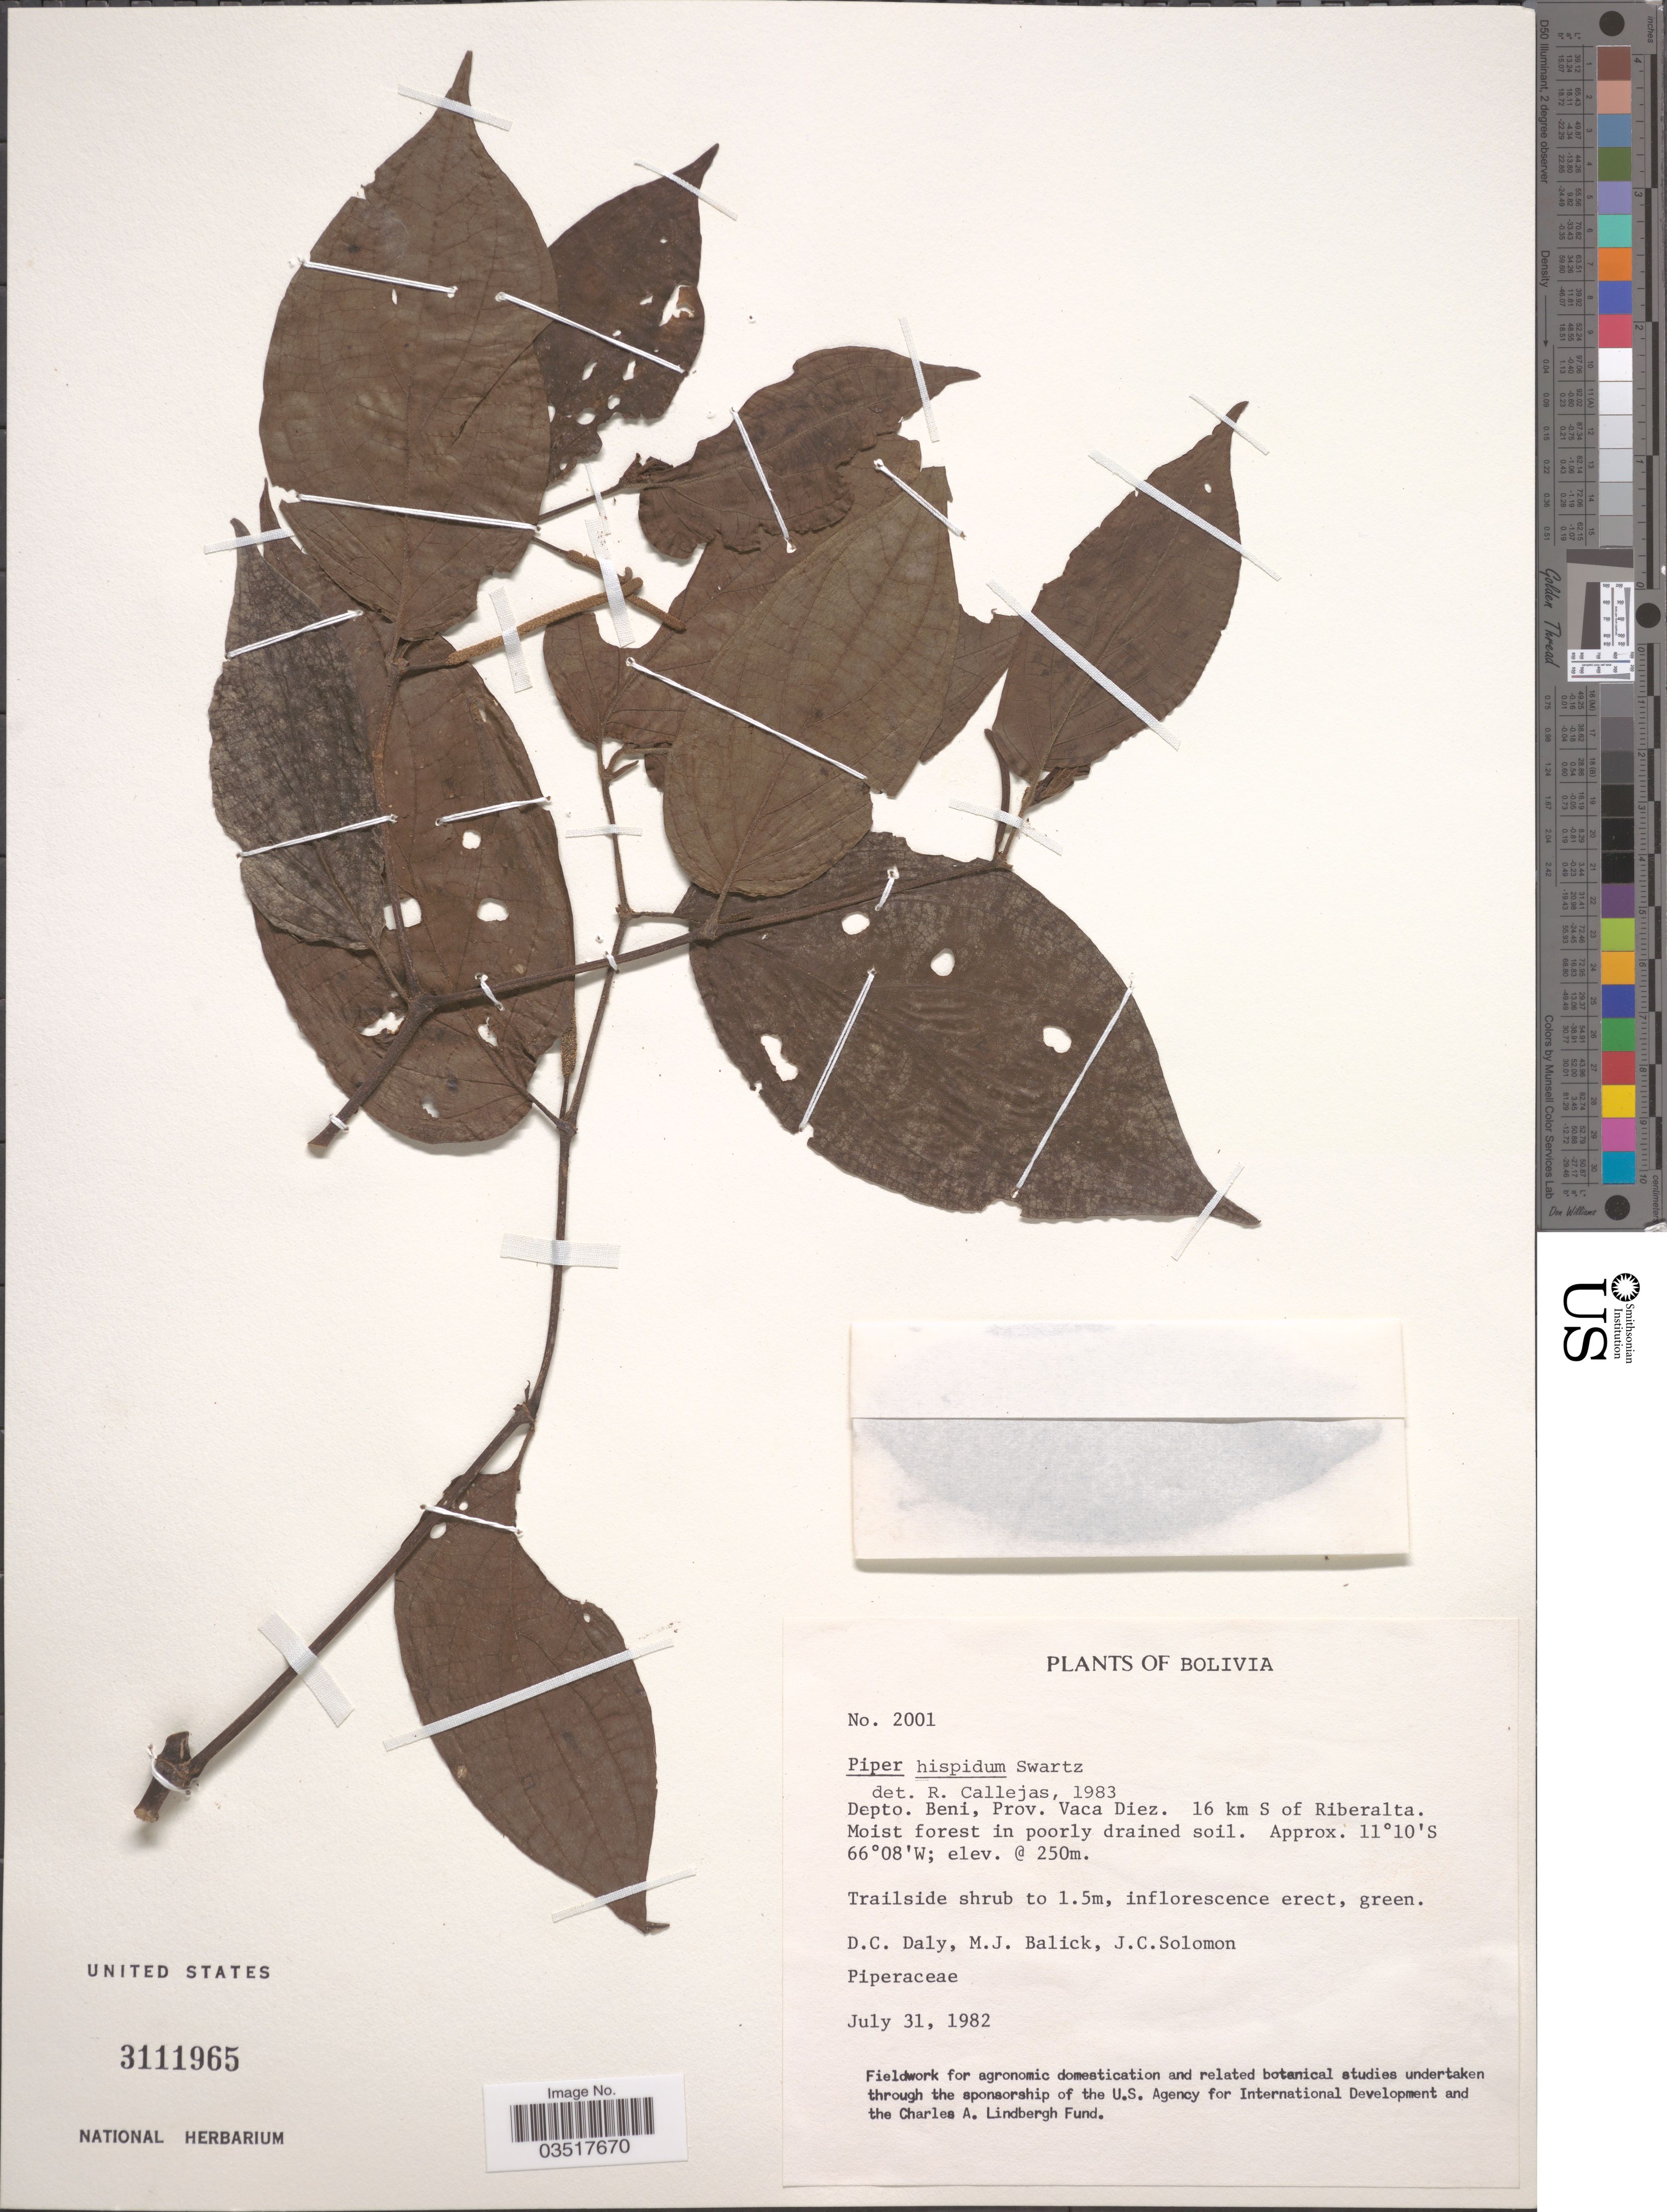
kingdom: Plantae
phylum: Tracheophyta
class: Magnoliopsida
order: Piperales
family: Piperaceae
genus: Piper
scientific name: Piper hispidum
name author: Sw.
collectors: D. C. Daly, M. J. Balick & J. C. Solomon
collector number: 2001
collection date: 1982-07-31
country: Bolivia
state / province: Beni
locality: Depto. Beni, Prov. Vaca Diez. 16 km S of Riberalta.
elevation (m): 250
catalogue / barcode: US 3111965